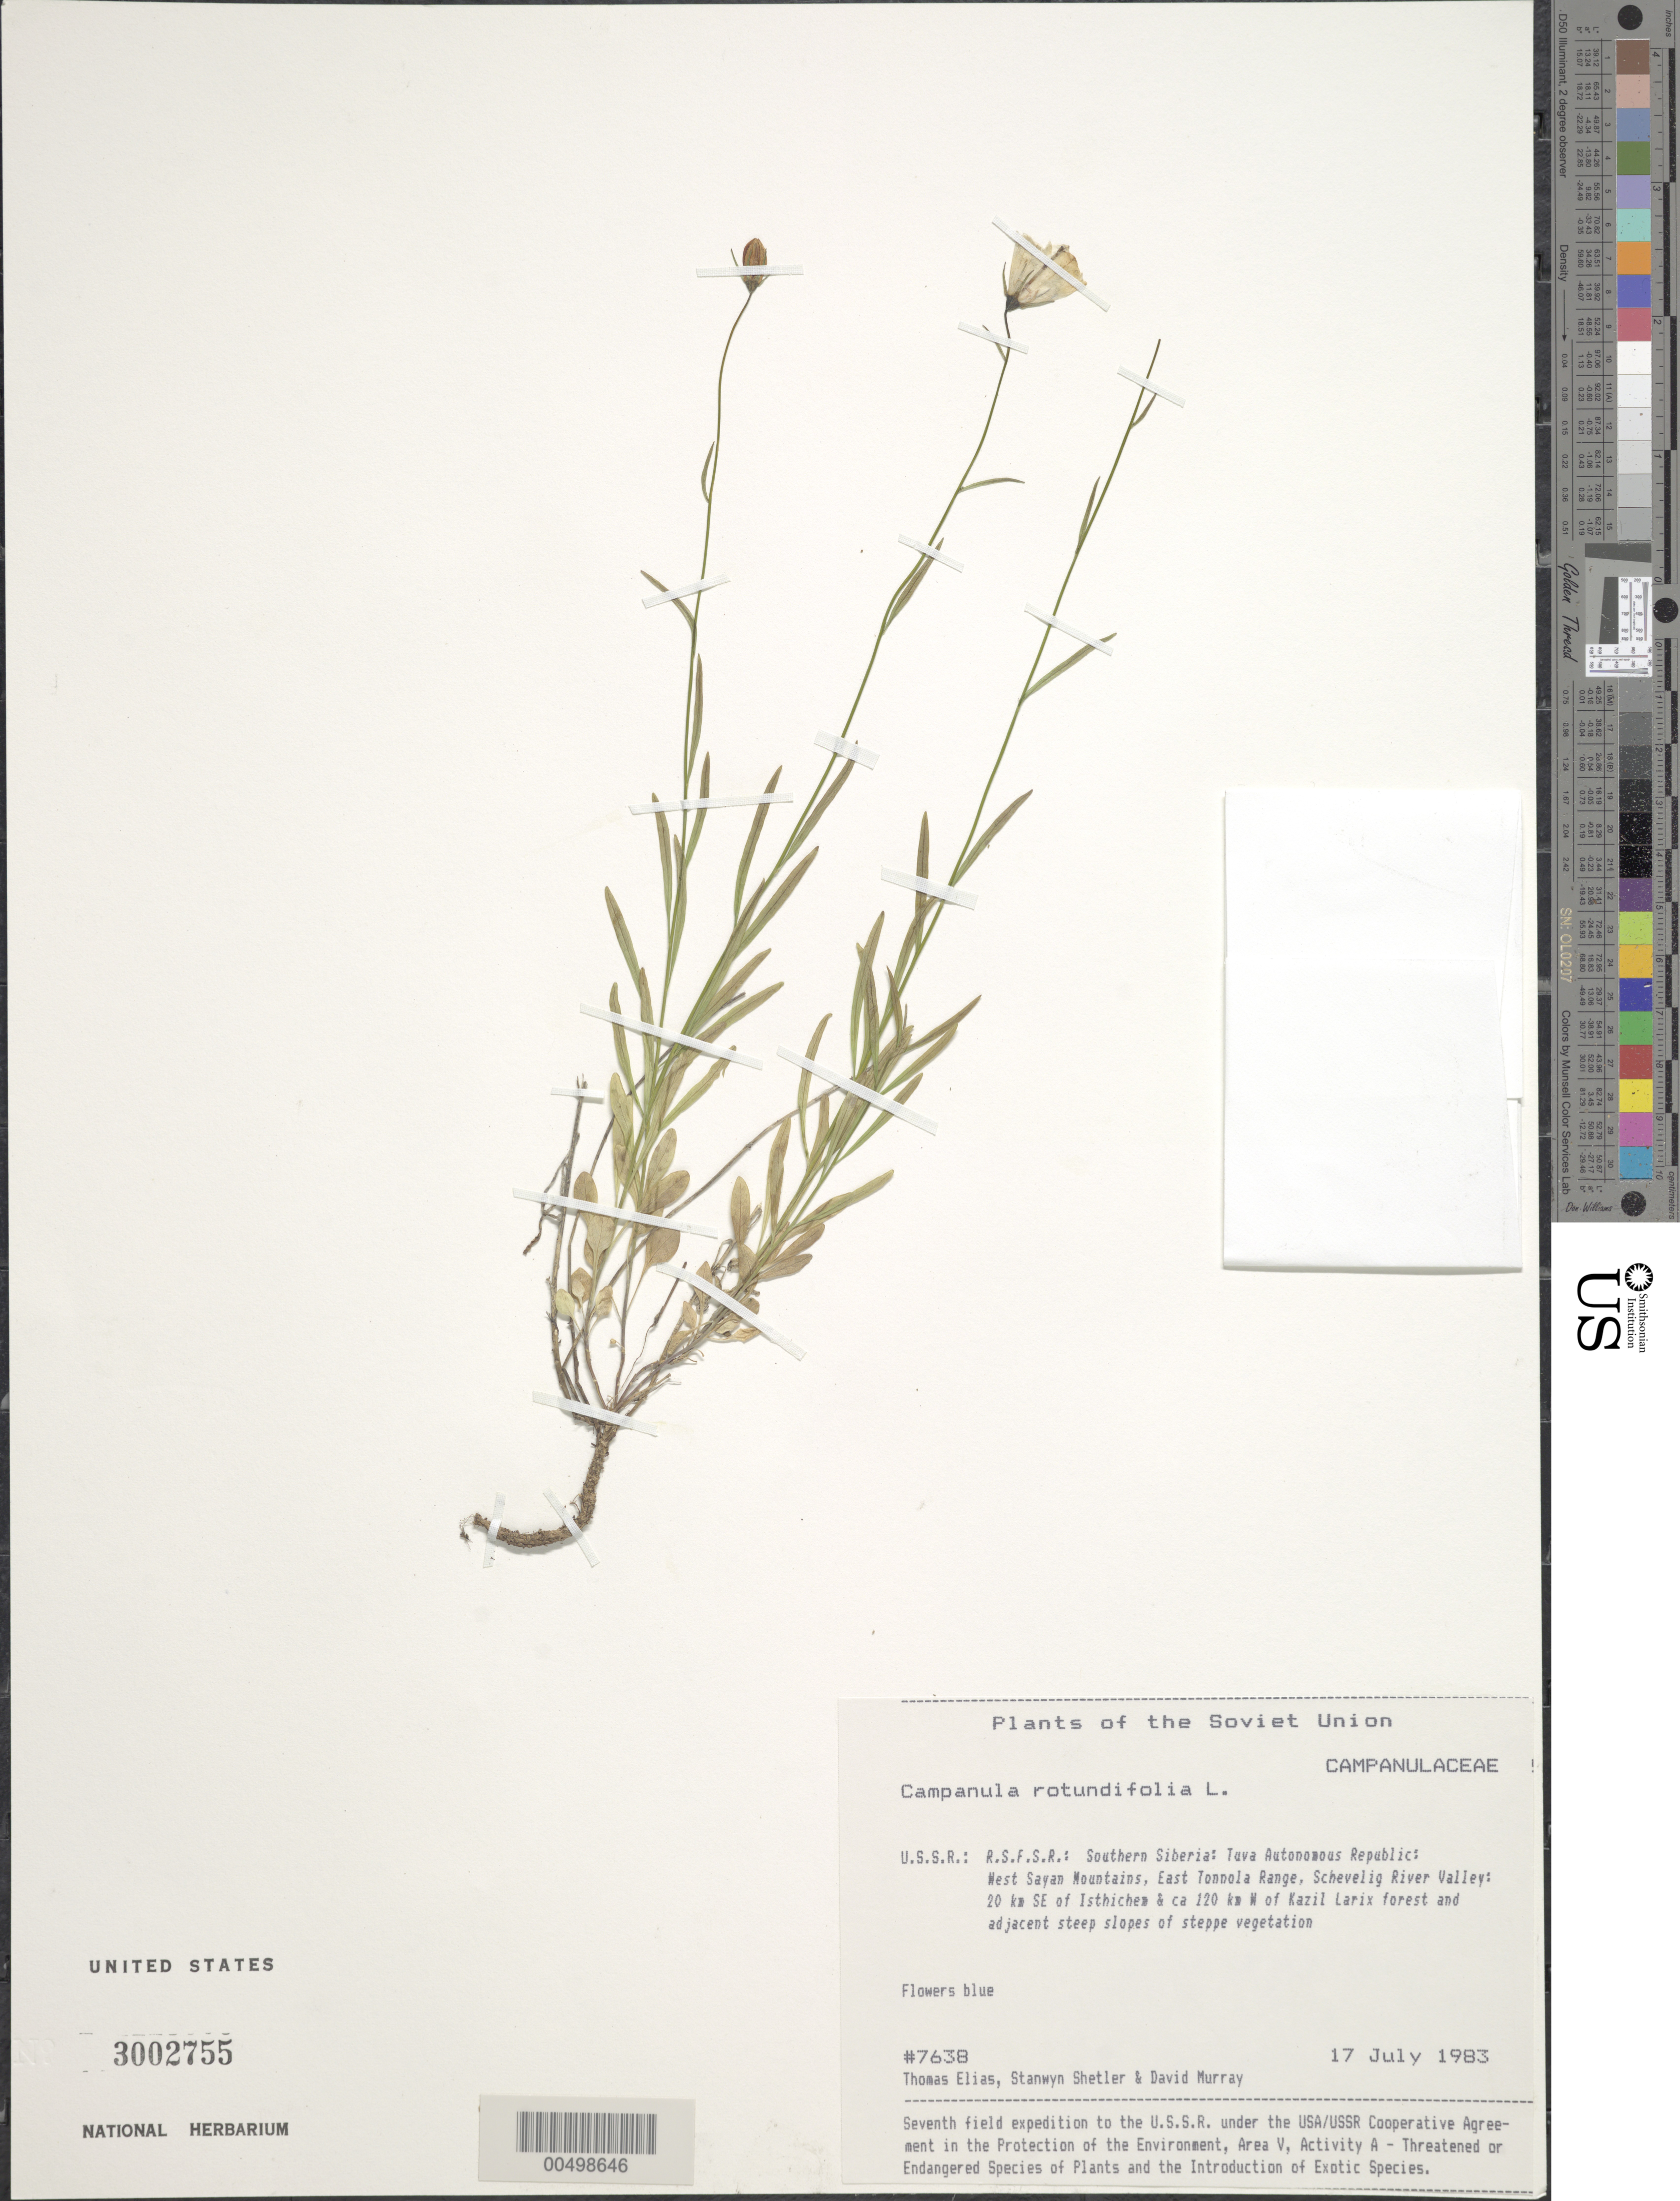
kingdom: Plantae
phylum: Tracheophyta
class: Magnoliopsida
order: Asterales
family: Campanulaceae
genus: Campanula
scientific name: Campanula rotundifolia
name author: L.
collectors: T. Elias, S. Shetler & D. F. Murray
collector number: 7638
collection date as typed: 17 Jul 1983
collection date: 1983-07-17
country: Russian Federation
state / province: Tuva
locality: West Sayan Mountains, E Tonnola [Tannu-Ola] Range, Schevelig River Valley, 20 km SE of Isthichem [Ishti-Khem], *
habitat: Larix forest and adjacent steep slopes of steppe vegetation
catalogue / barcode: US 3002755